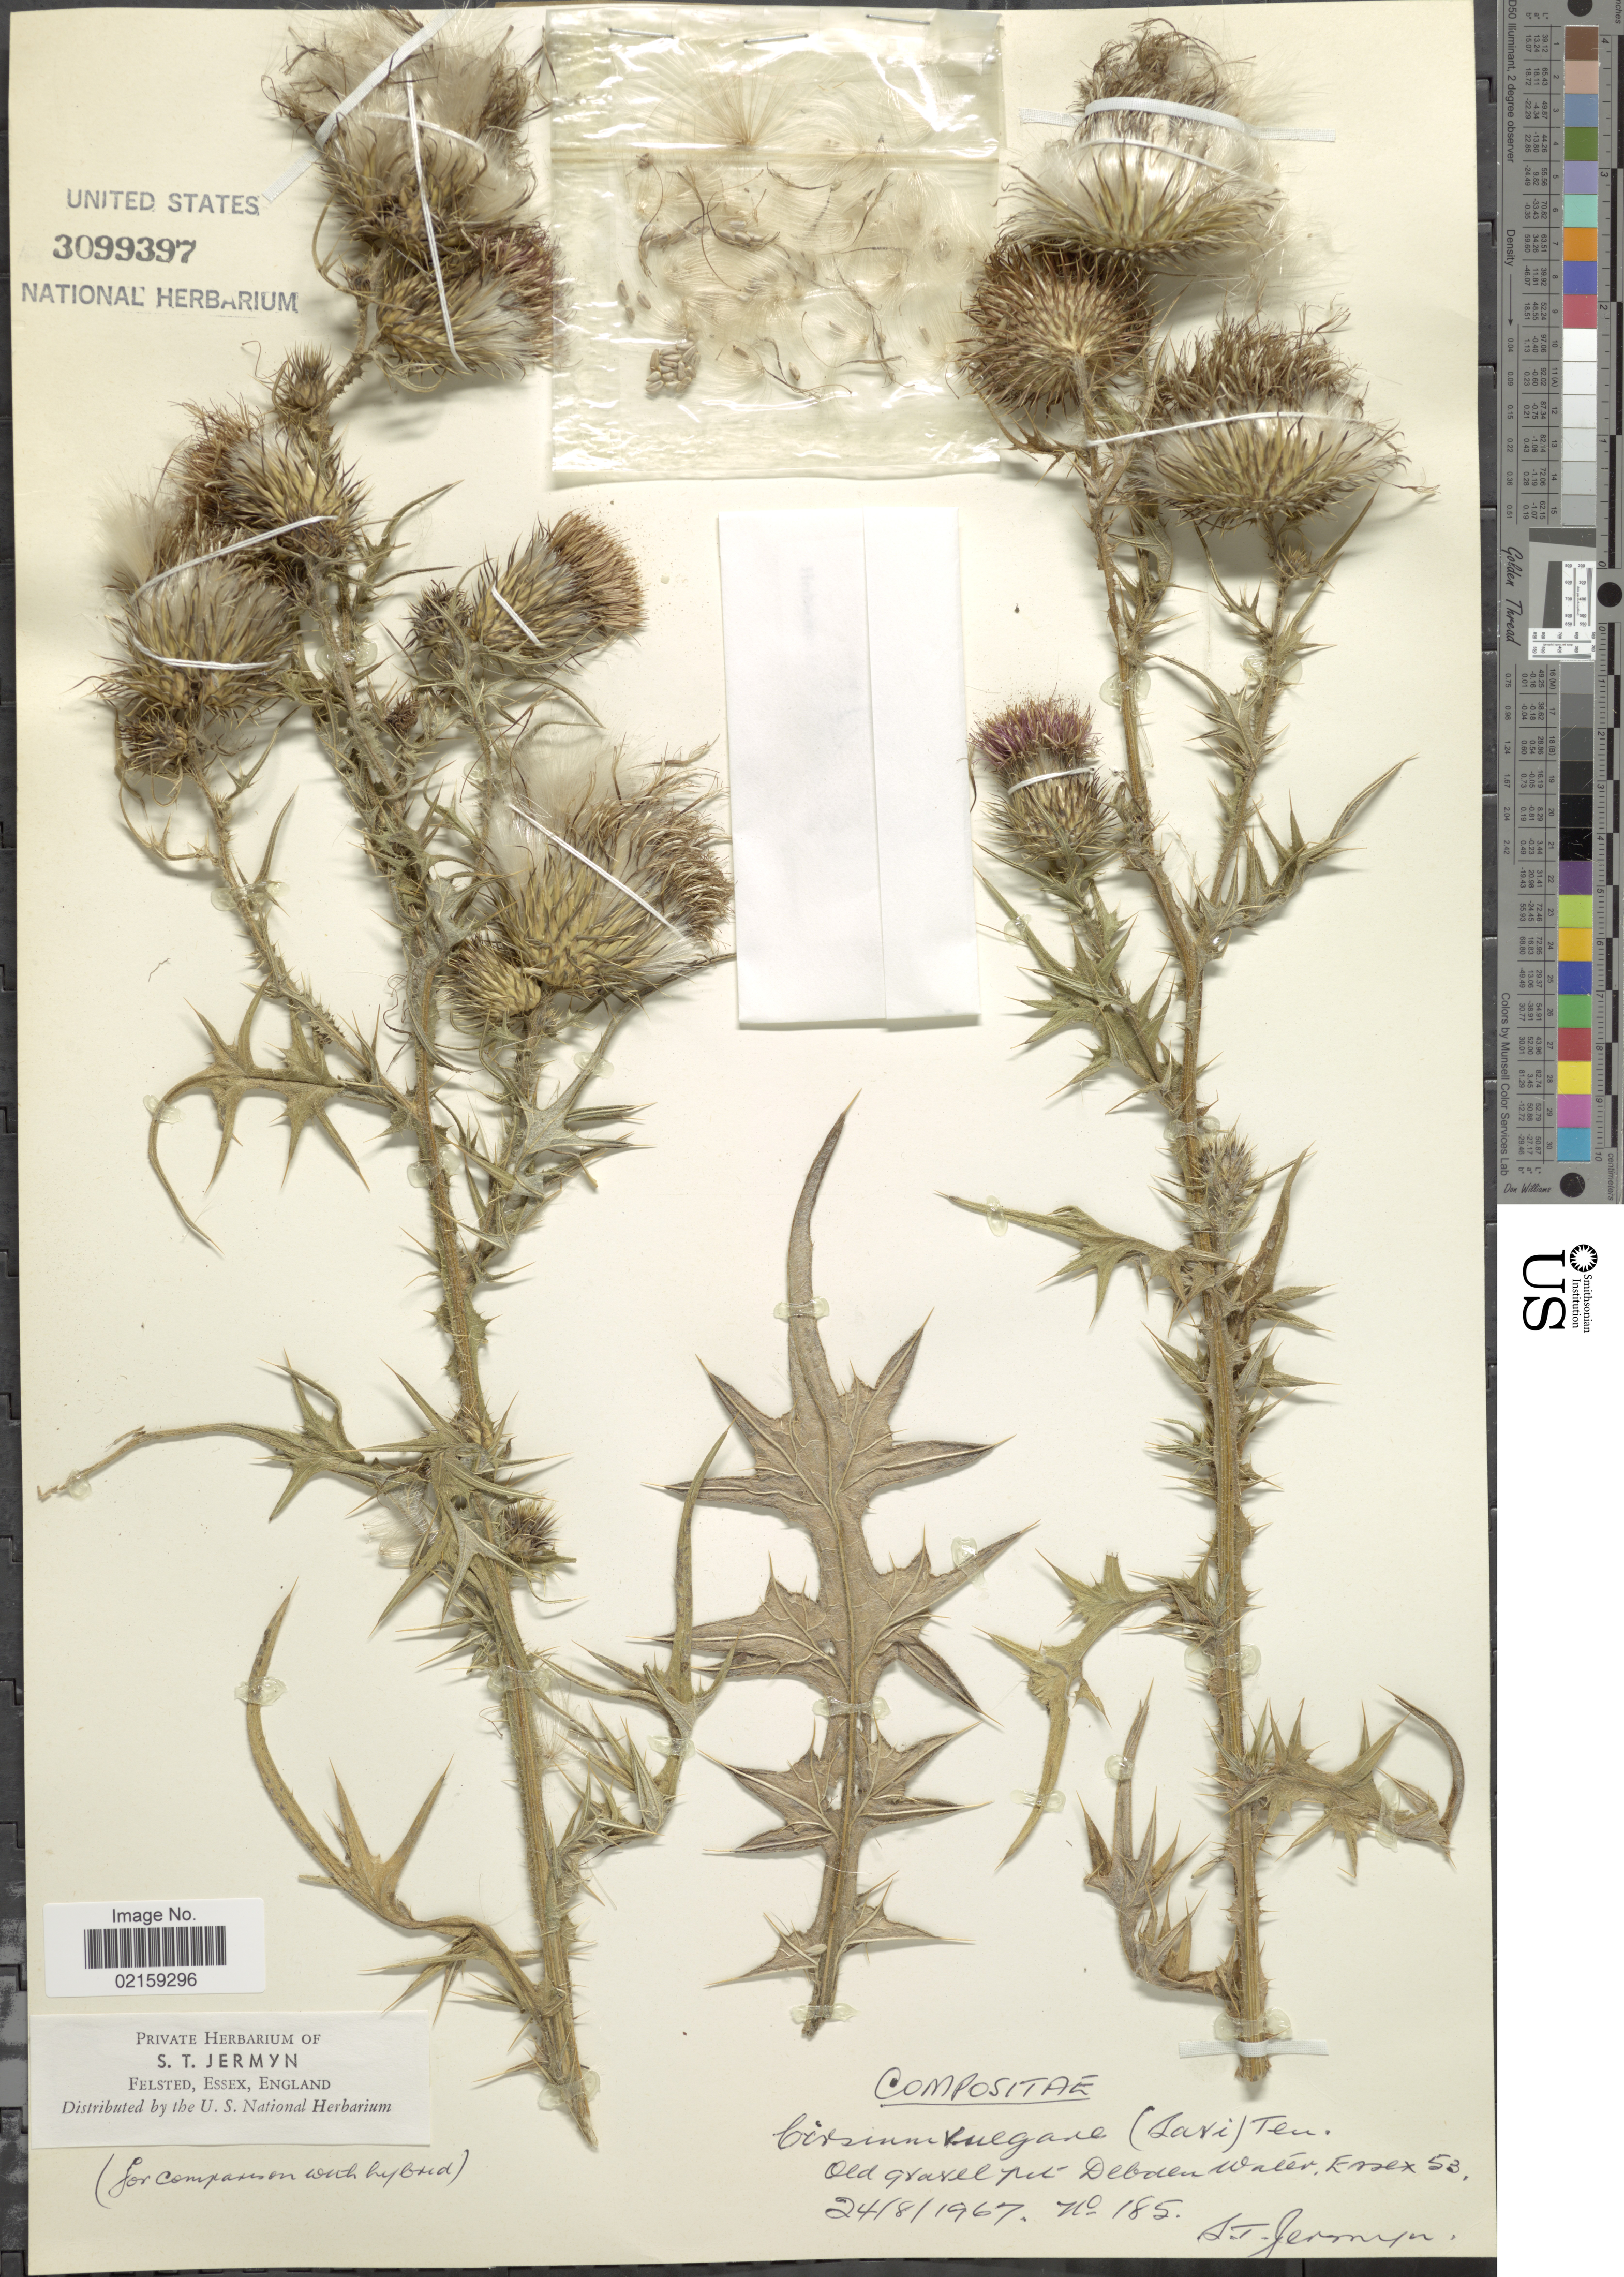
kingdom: Plantae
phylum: Tracheophyta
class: Magnoliopsida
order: Asterales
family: Asteraceae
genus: Cirsium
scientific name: Cirsium vulgare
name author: (Savi) Ten.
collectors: S. Jermyn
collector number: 185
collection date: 1967-08-24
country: United Kingdom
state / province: England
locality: Old gravel pit Debden Whaler, Essex 53. Felsted, Essex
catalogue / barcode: US 3099397